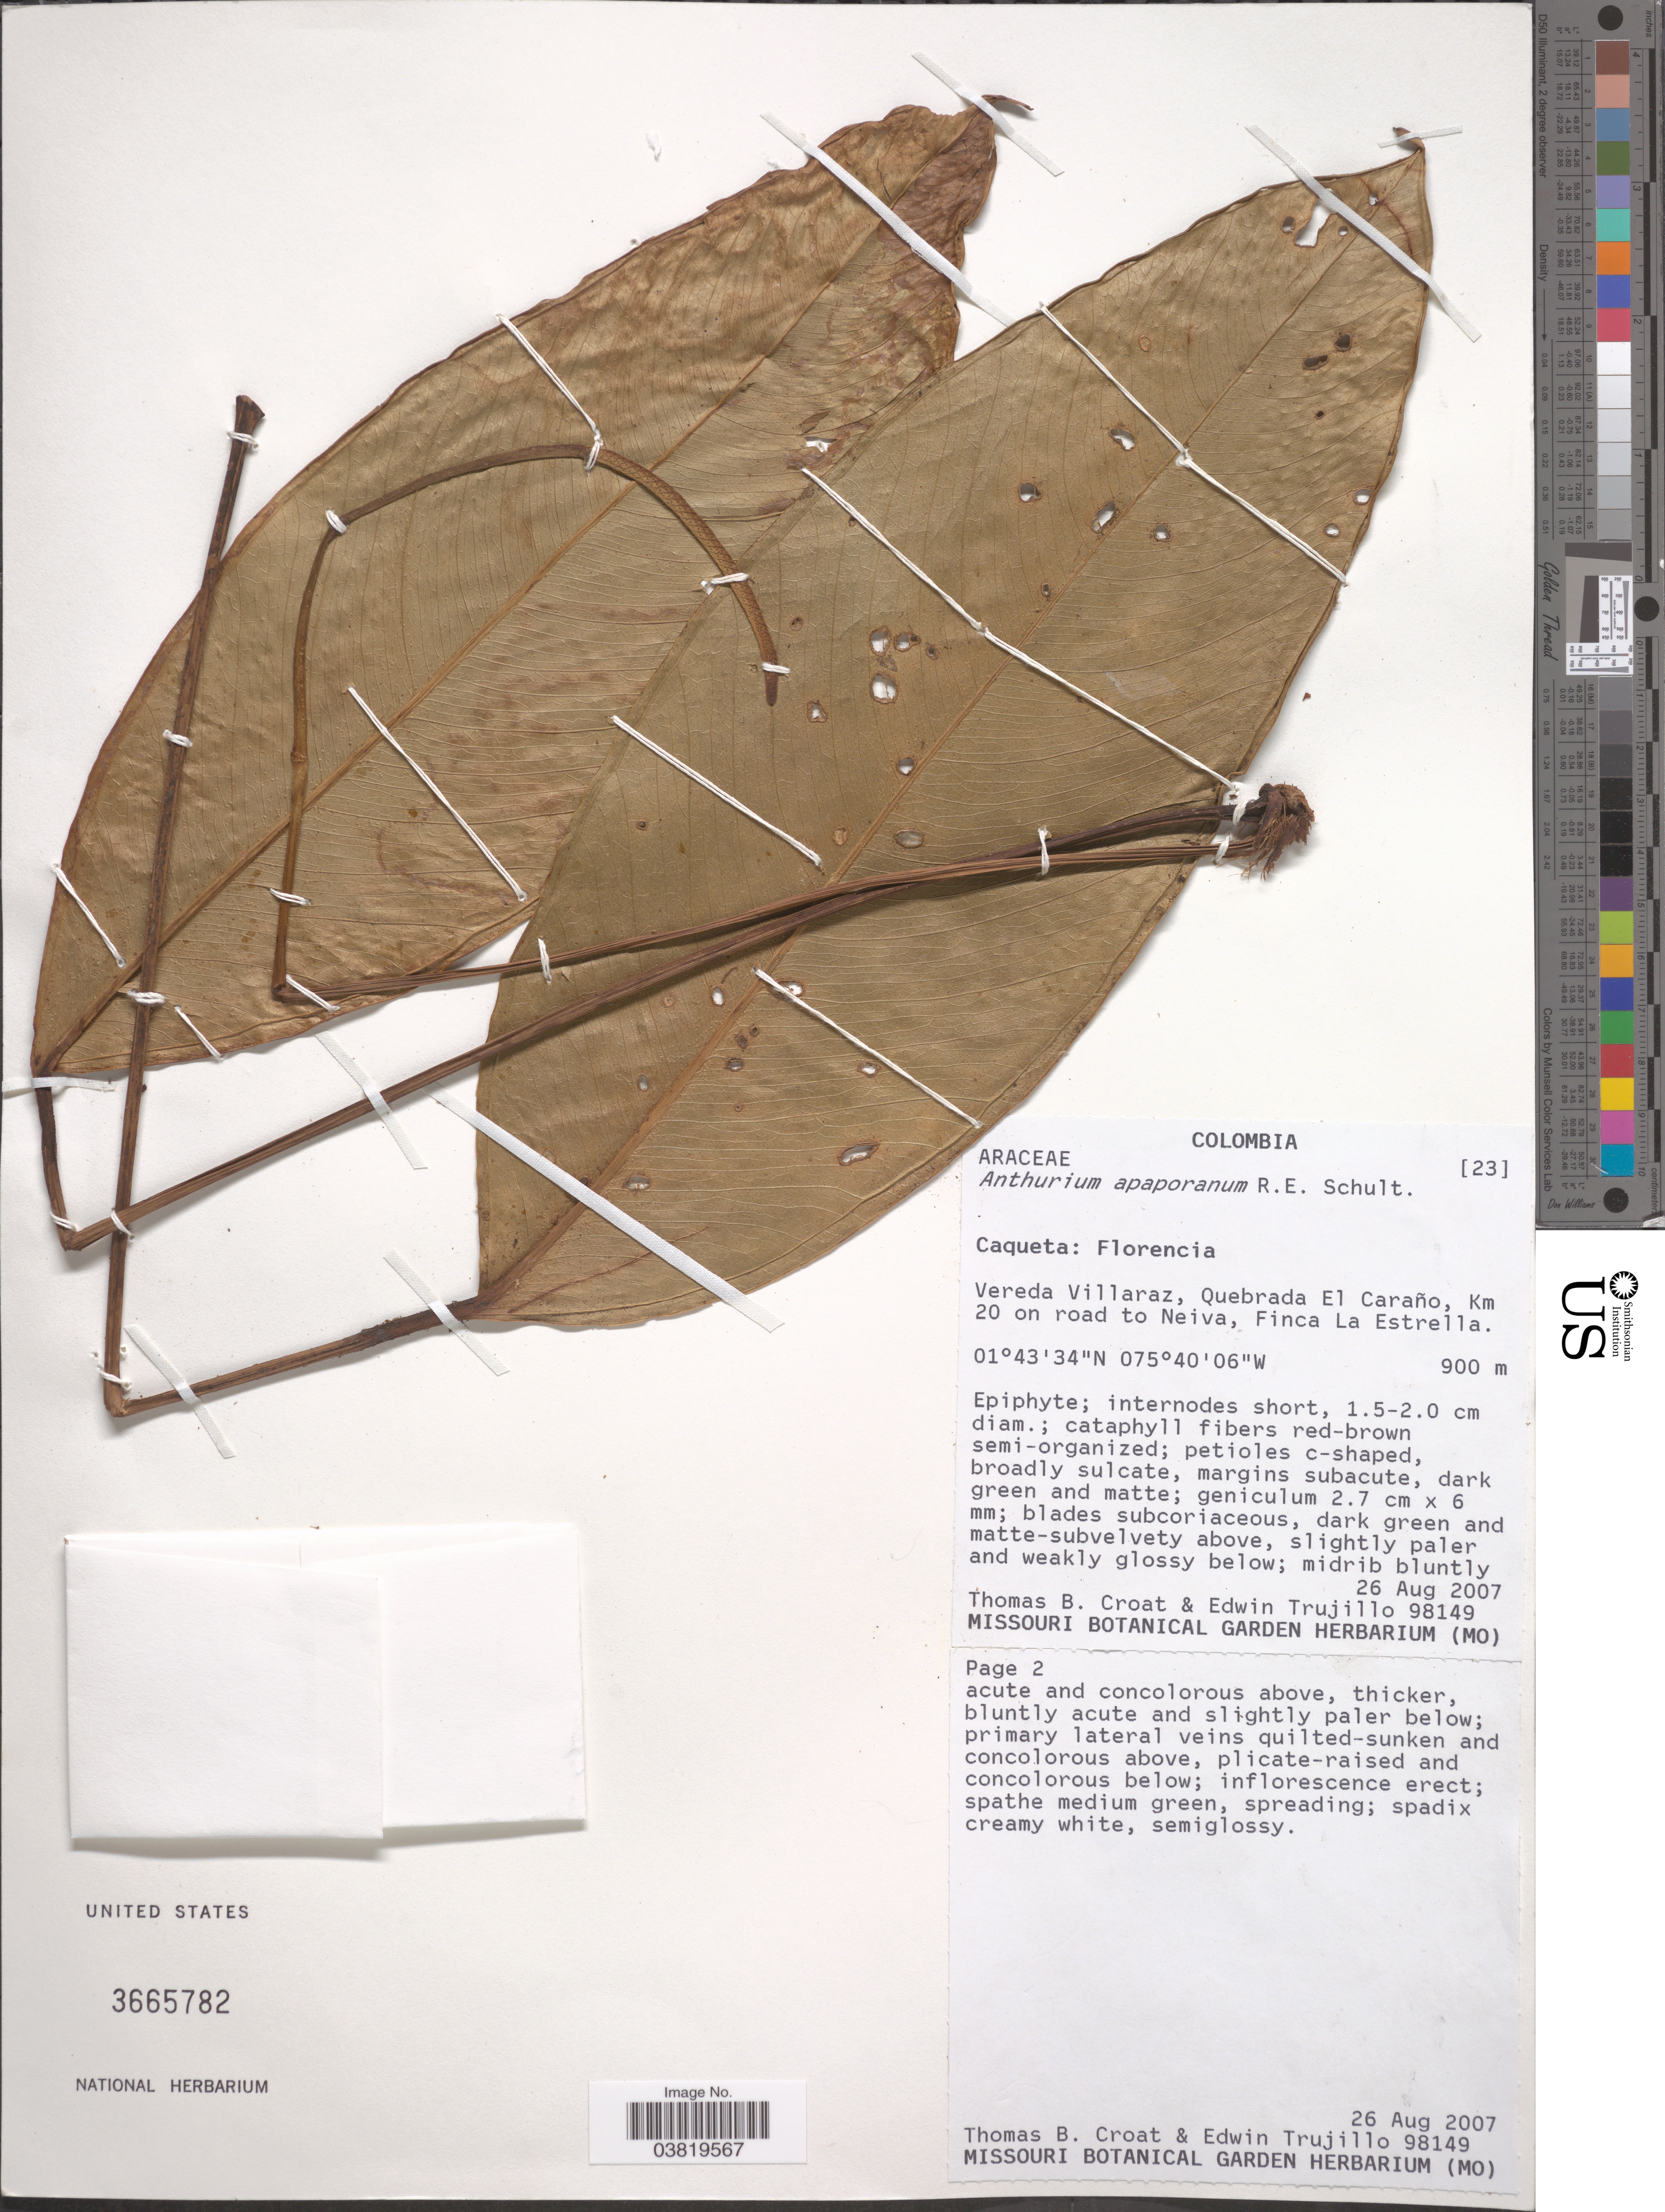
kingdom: Plantae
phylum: Tracheophyta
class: Liliopsida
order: Alismatales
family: Araceae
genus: Anthurium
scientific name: Anthurium apaporanum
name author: R.E. Schult.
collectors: T. B. Croat & E. Trujillo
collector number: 98149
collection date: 2007-08-26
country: Colombia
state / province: Caquetá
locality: Florencia. Vereda Villaraz, Quebrada El Caraño, Km 20 on road to Neiva, Finca La Estrella.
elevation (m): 900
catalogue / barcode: US 3665782